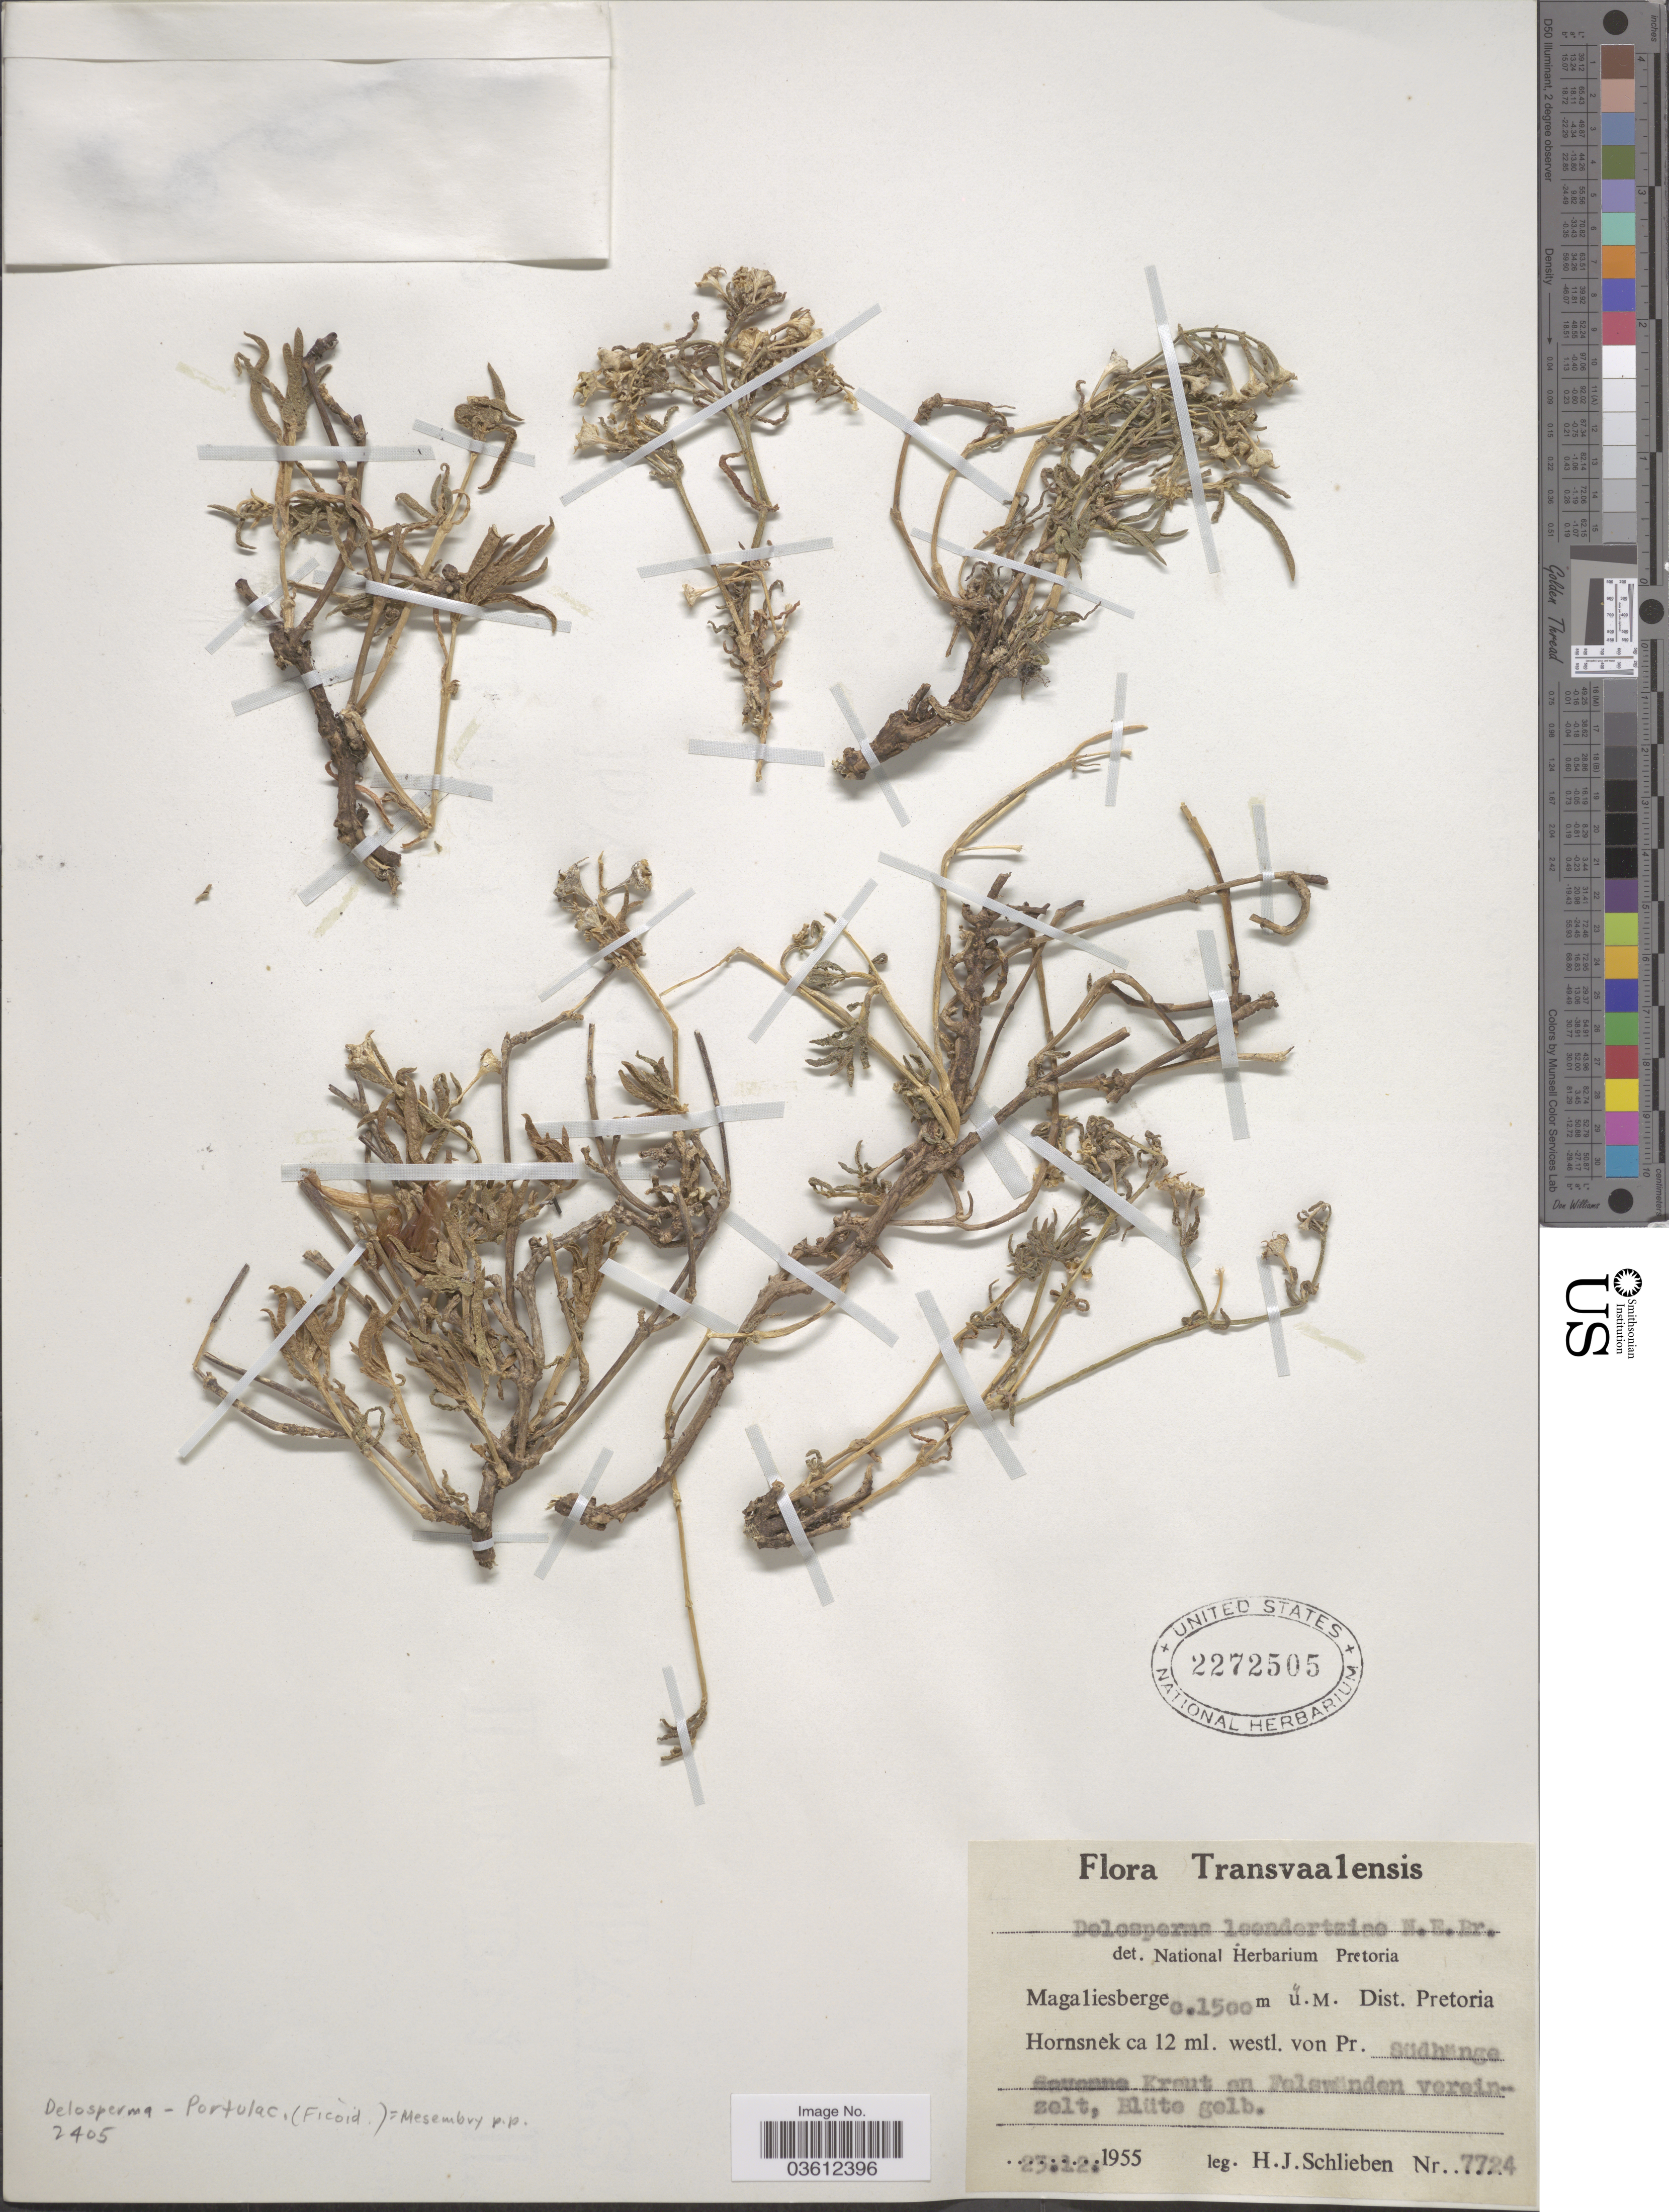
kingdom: Plantae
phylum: Tracheophyta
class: Magnoliopsida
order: Caryophyllales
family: Aizoaceae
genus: Delosperma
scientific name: Delosperma leendertziae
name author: N.E. Br.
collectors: H. J. Schlieben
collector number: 7724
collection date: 1955-12-23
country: South Africa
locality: Transvaalensis. Magaliesberge. Dist. Pretoria. Hornsnek ca 12 ml. westl. von Pr. Südhänge Savanne Kraut an Felswänden vereinzelt.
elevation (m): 1500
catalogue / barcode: US 2272505